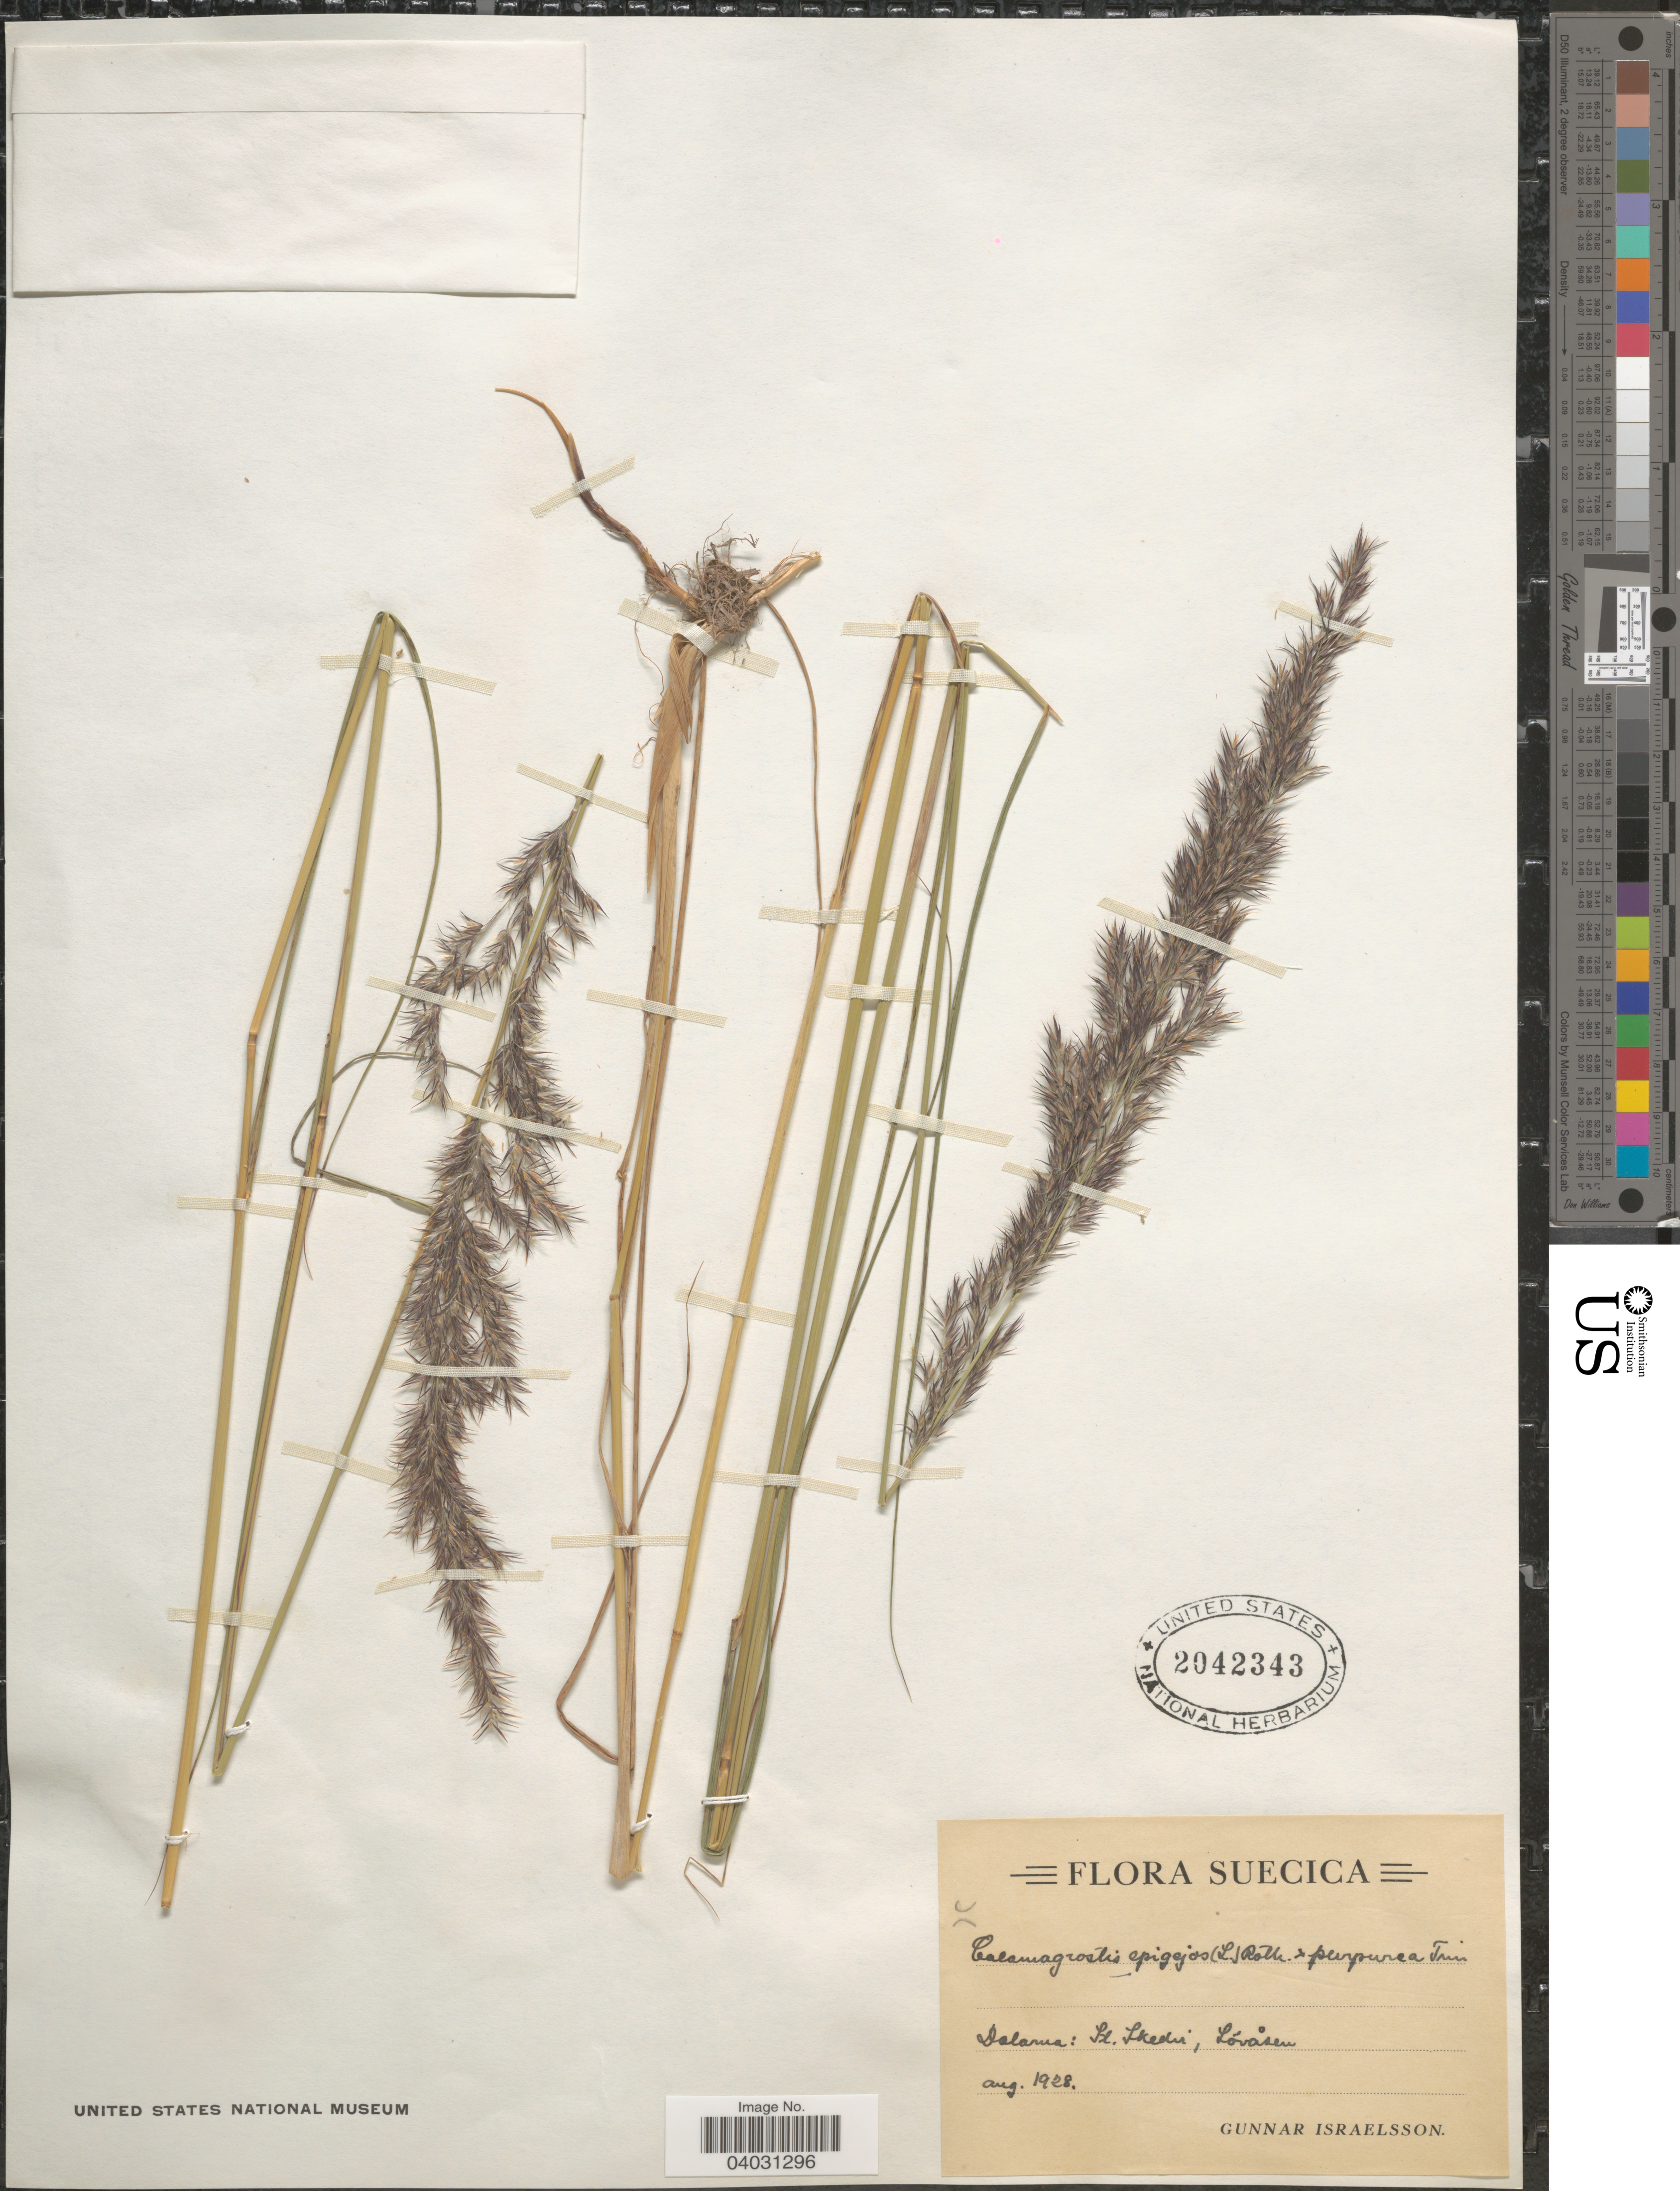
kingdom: Plantae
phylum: Tracheophyta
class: Liliopsida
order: Poales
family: Poaceae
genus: Calamagrostis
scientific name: Calamagrostis epigeios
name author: (L.) Roth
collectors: G. Israelsson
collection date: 1928-08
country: Sweden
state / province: Dalarna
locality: Suecica. Dalarna: Fl. Skedvi, Lövåsen.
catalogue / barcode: US 2042343